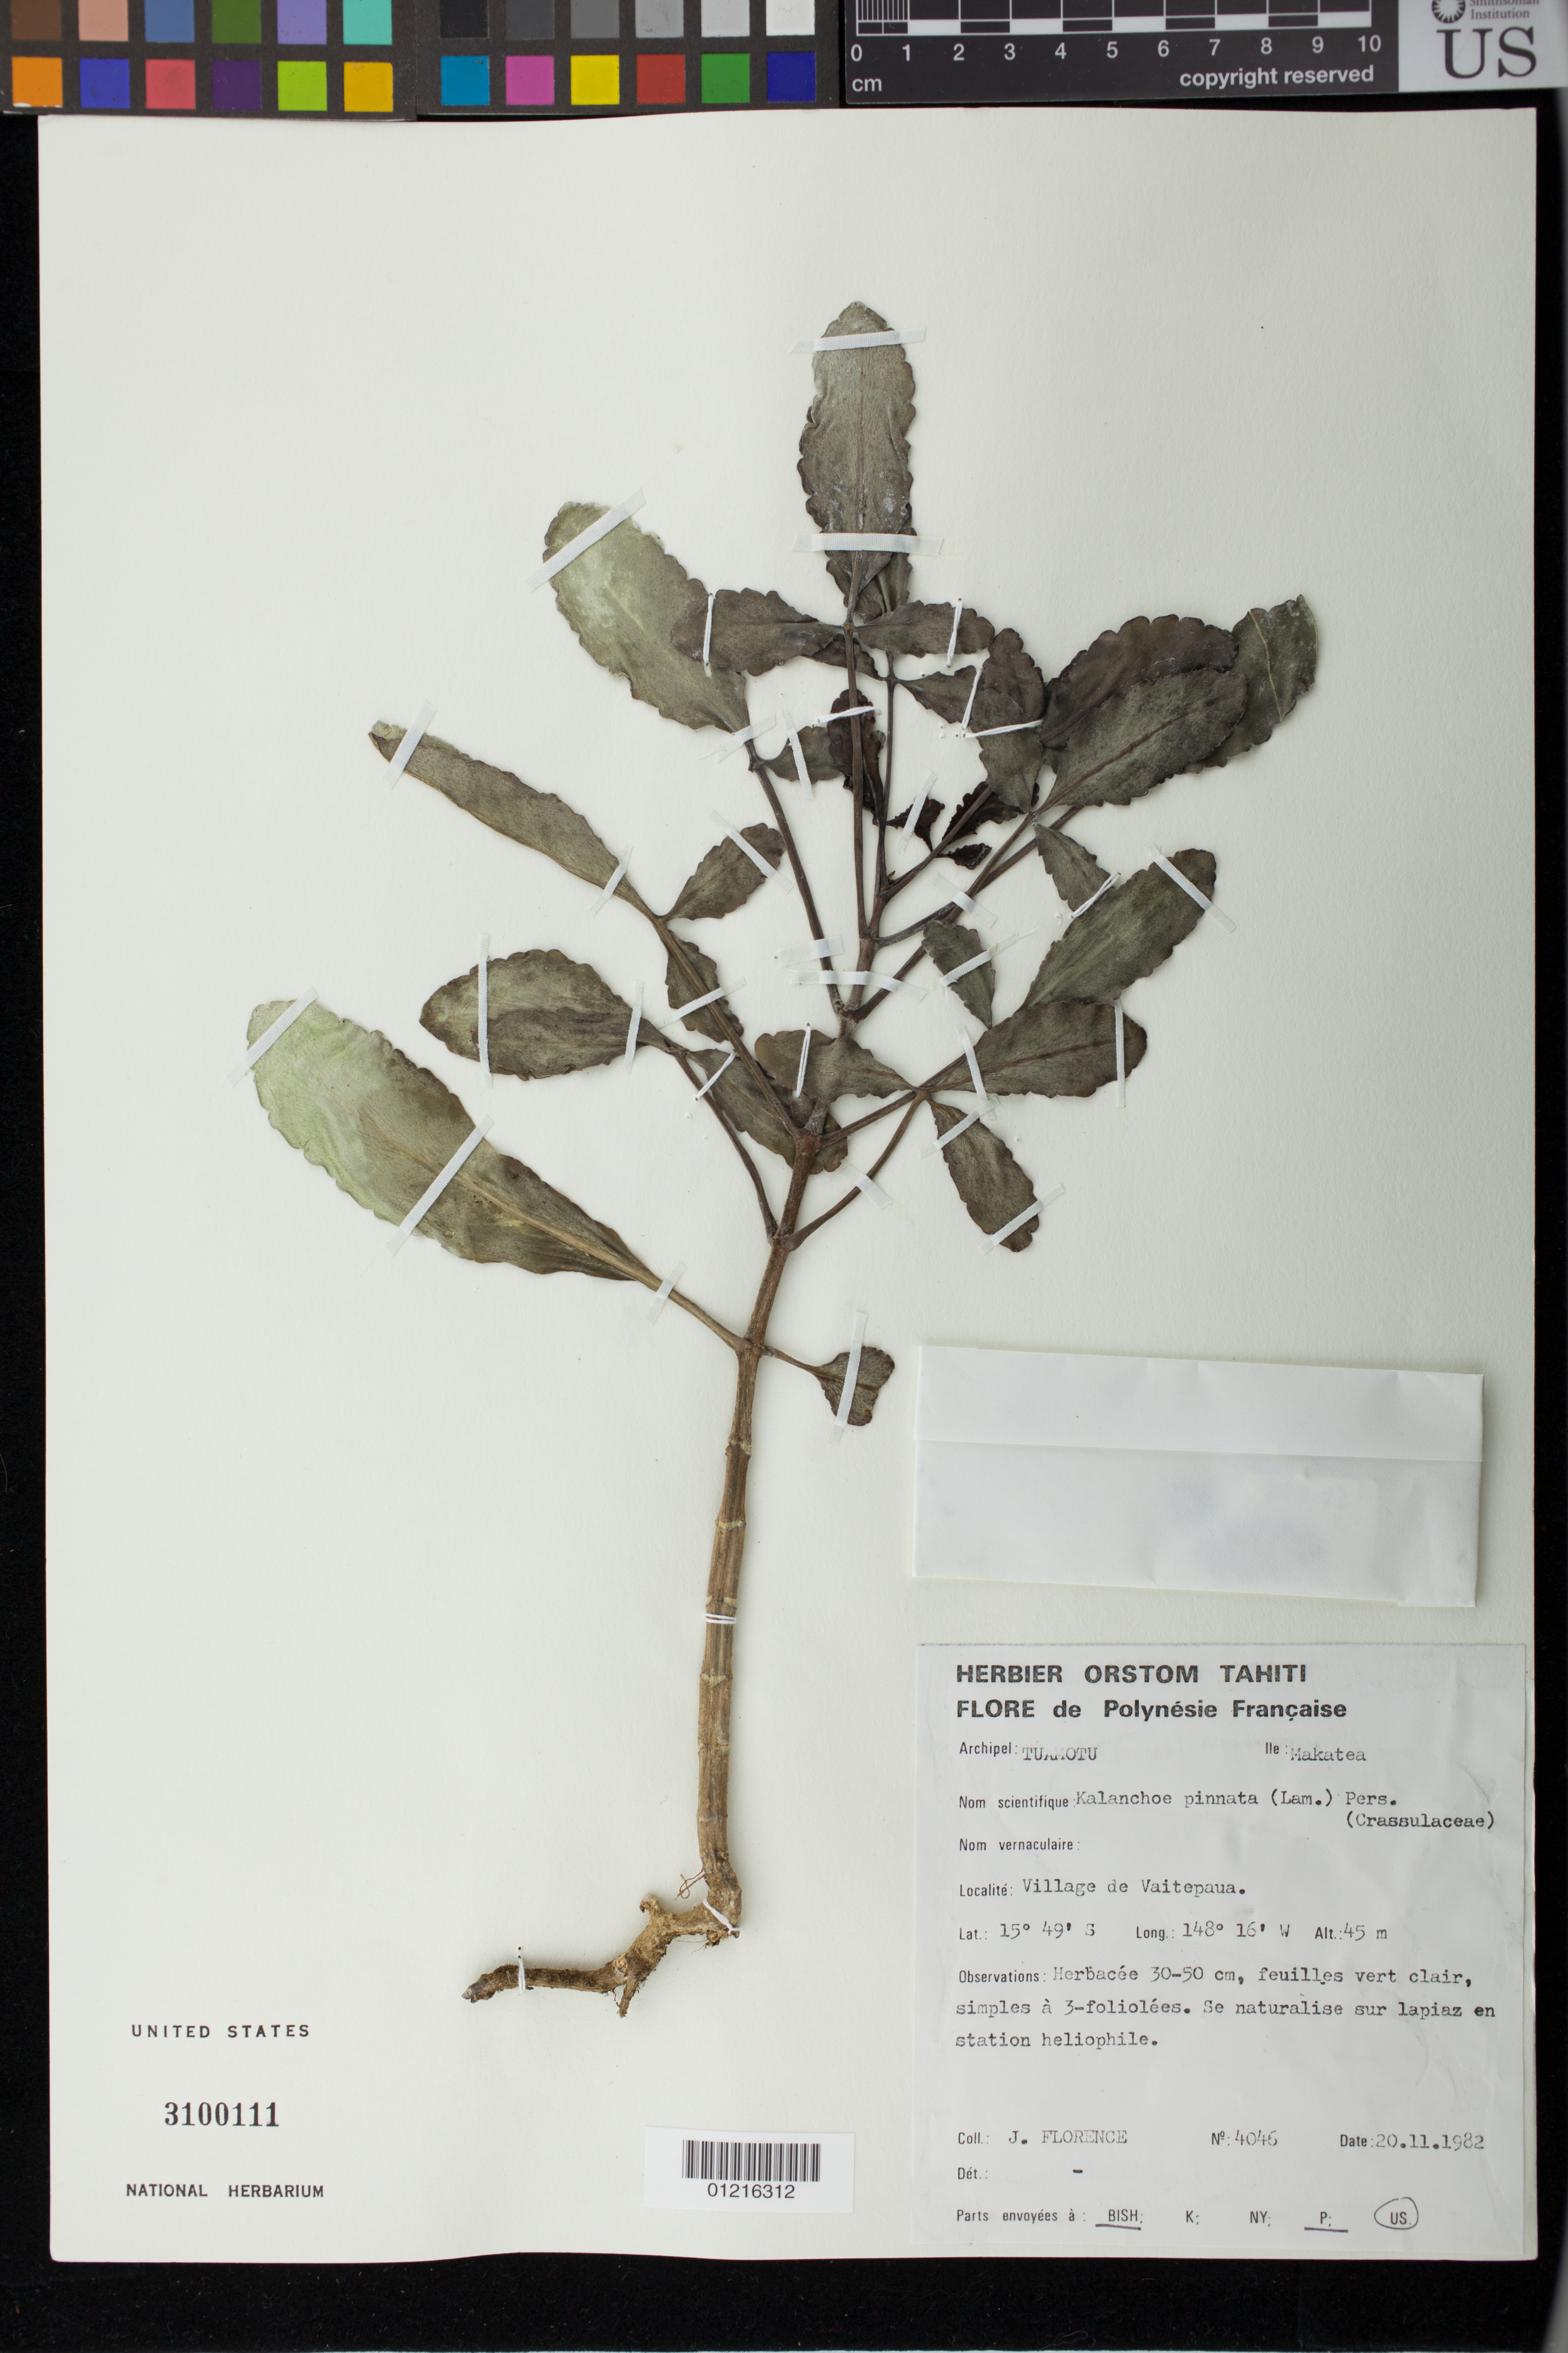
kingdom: Plantae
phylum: Tracheophyta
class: Magnoliopsida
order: Saxifragales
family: Crassulaceae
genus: Kalanchoe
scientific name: Kalanchoe pinnata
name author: (Lam.) Pers.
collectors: J. Florence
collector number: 4046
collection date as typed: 20 Nov 1982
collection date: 1982-11-20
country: French Polynesia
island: Makatea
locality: Village of Vaitepaua.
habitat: Station heliophile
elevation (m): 45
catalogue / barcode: US 3100111